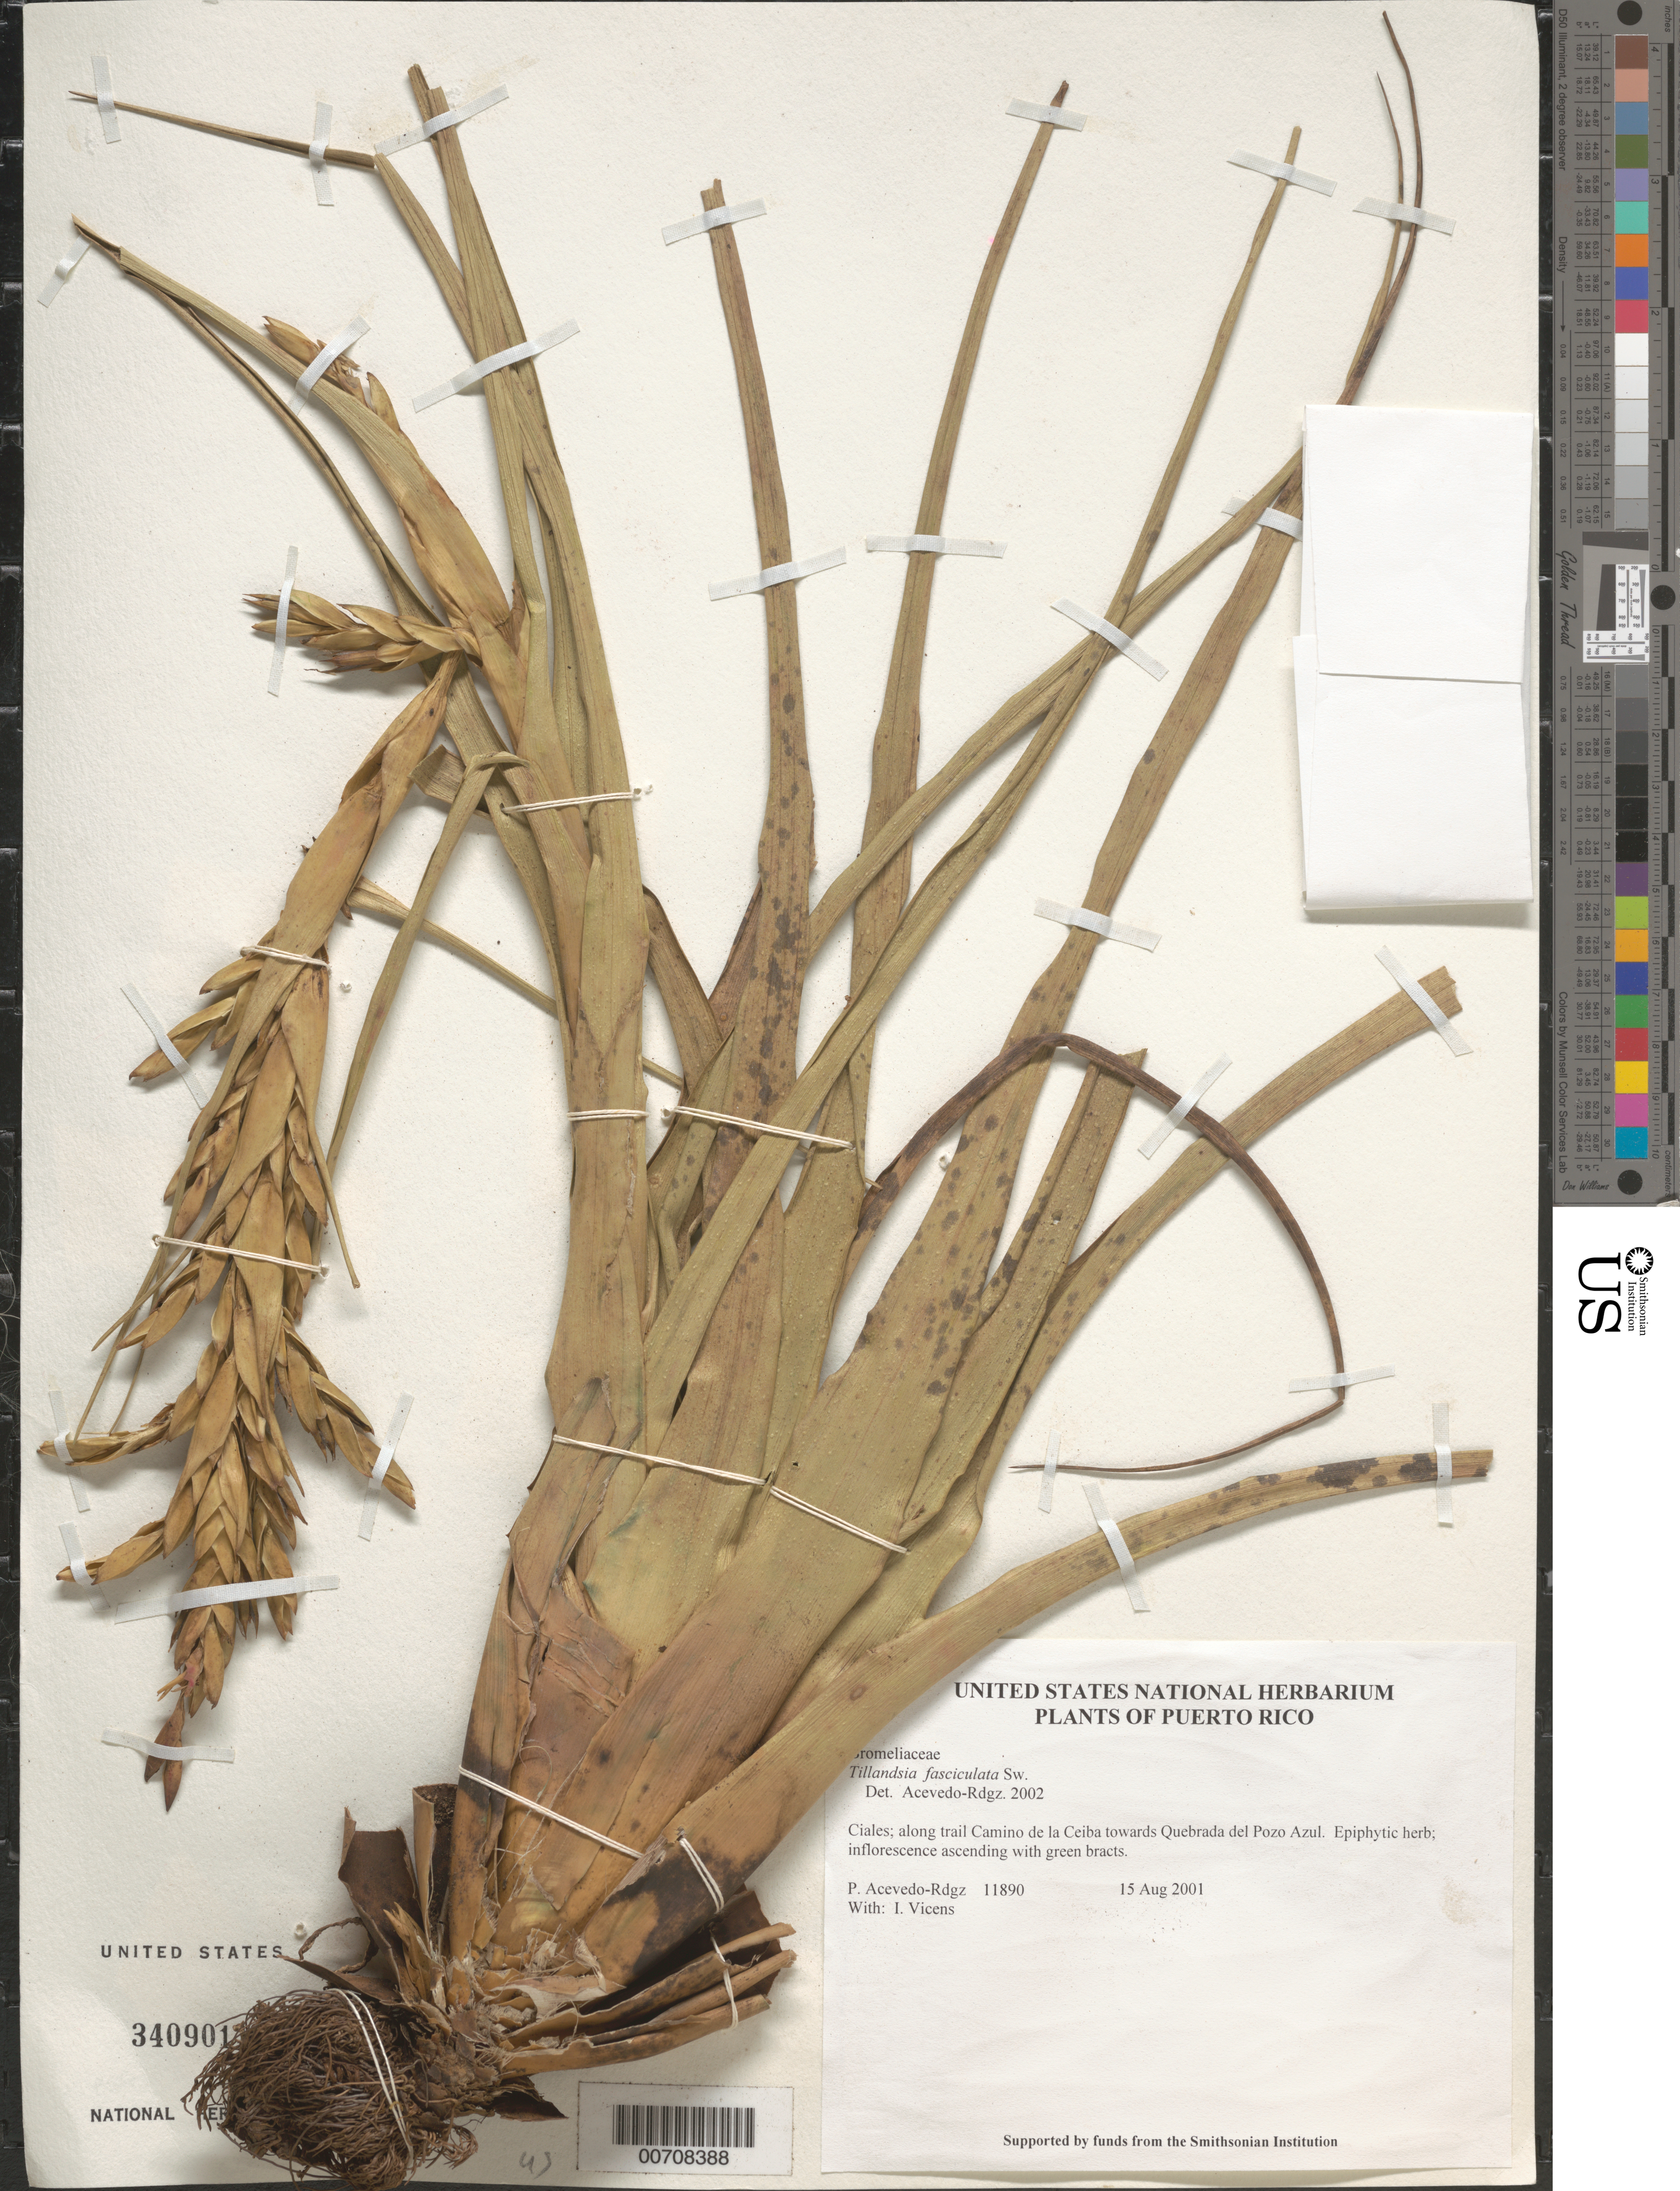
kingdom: Plantae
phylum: Tracheophyta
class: Liliopsida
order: Poales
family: Bromeliaceae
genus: Tillandsia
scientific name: Tillandsia fasciculata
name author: Sw.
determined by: Acevedo-Rodríguez, P., (BOT), Smithsonian Institution - National Museum of Natural History (UNITED STATES)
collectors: P. Acevedo-Rodr. & I. Vicens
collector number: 11890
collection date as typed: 15 Aug 2001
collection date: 2001-08-15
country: Puerto Rico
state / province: Ciales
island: Puerto Rico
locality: Ciales; along trail Camino de la Ceiba towards Quebrada del Pozo Azul.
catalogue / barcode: US 3409011